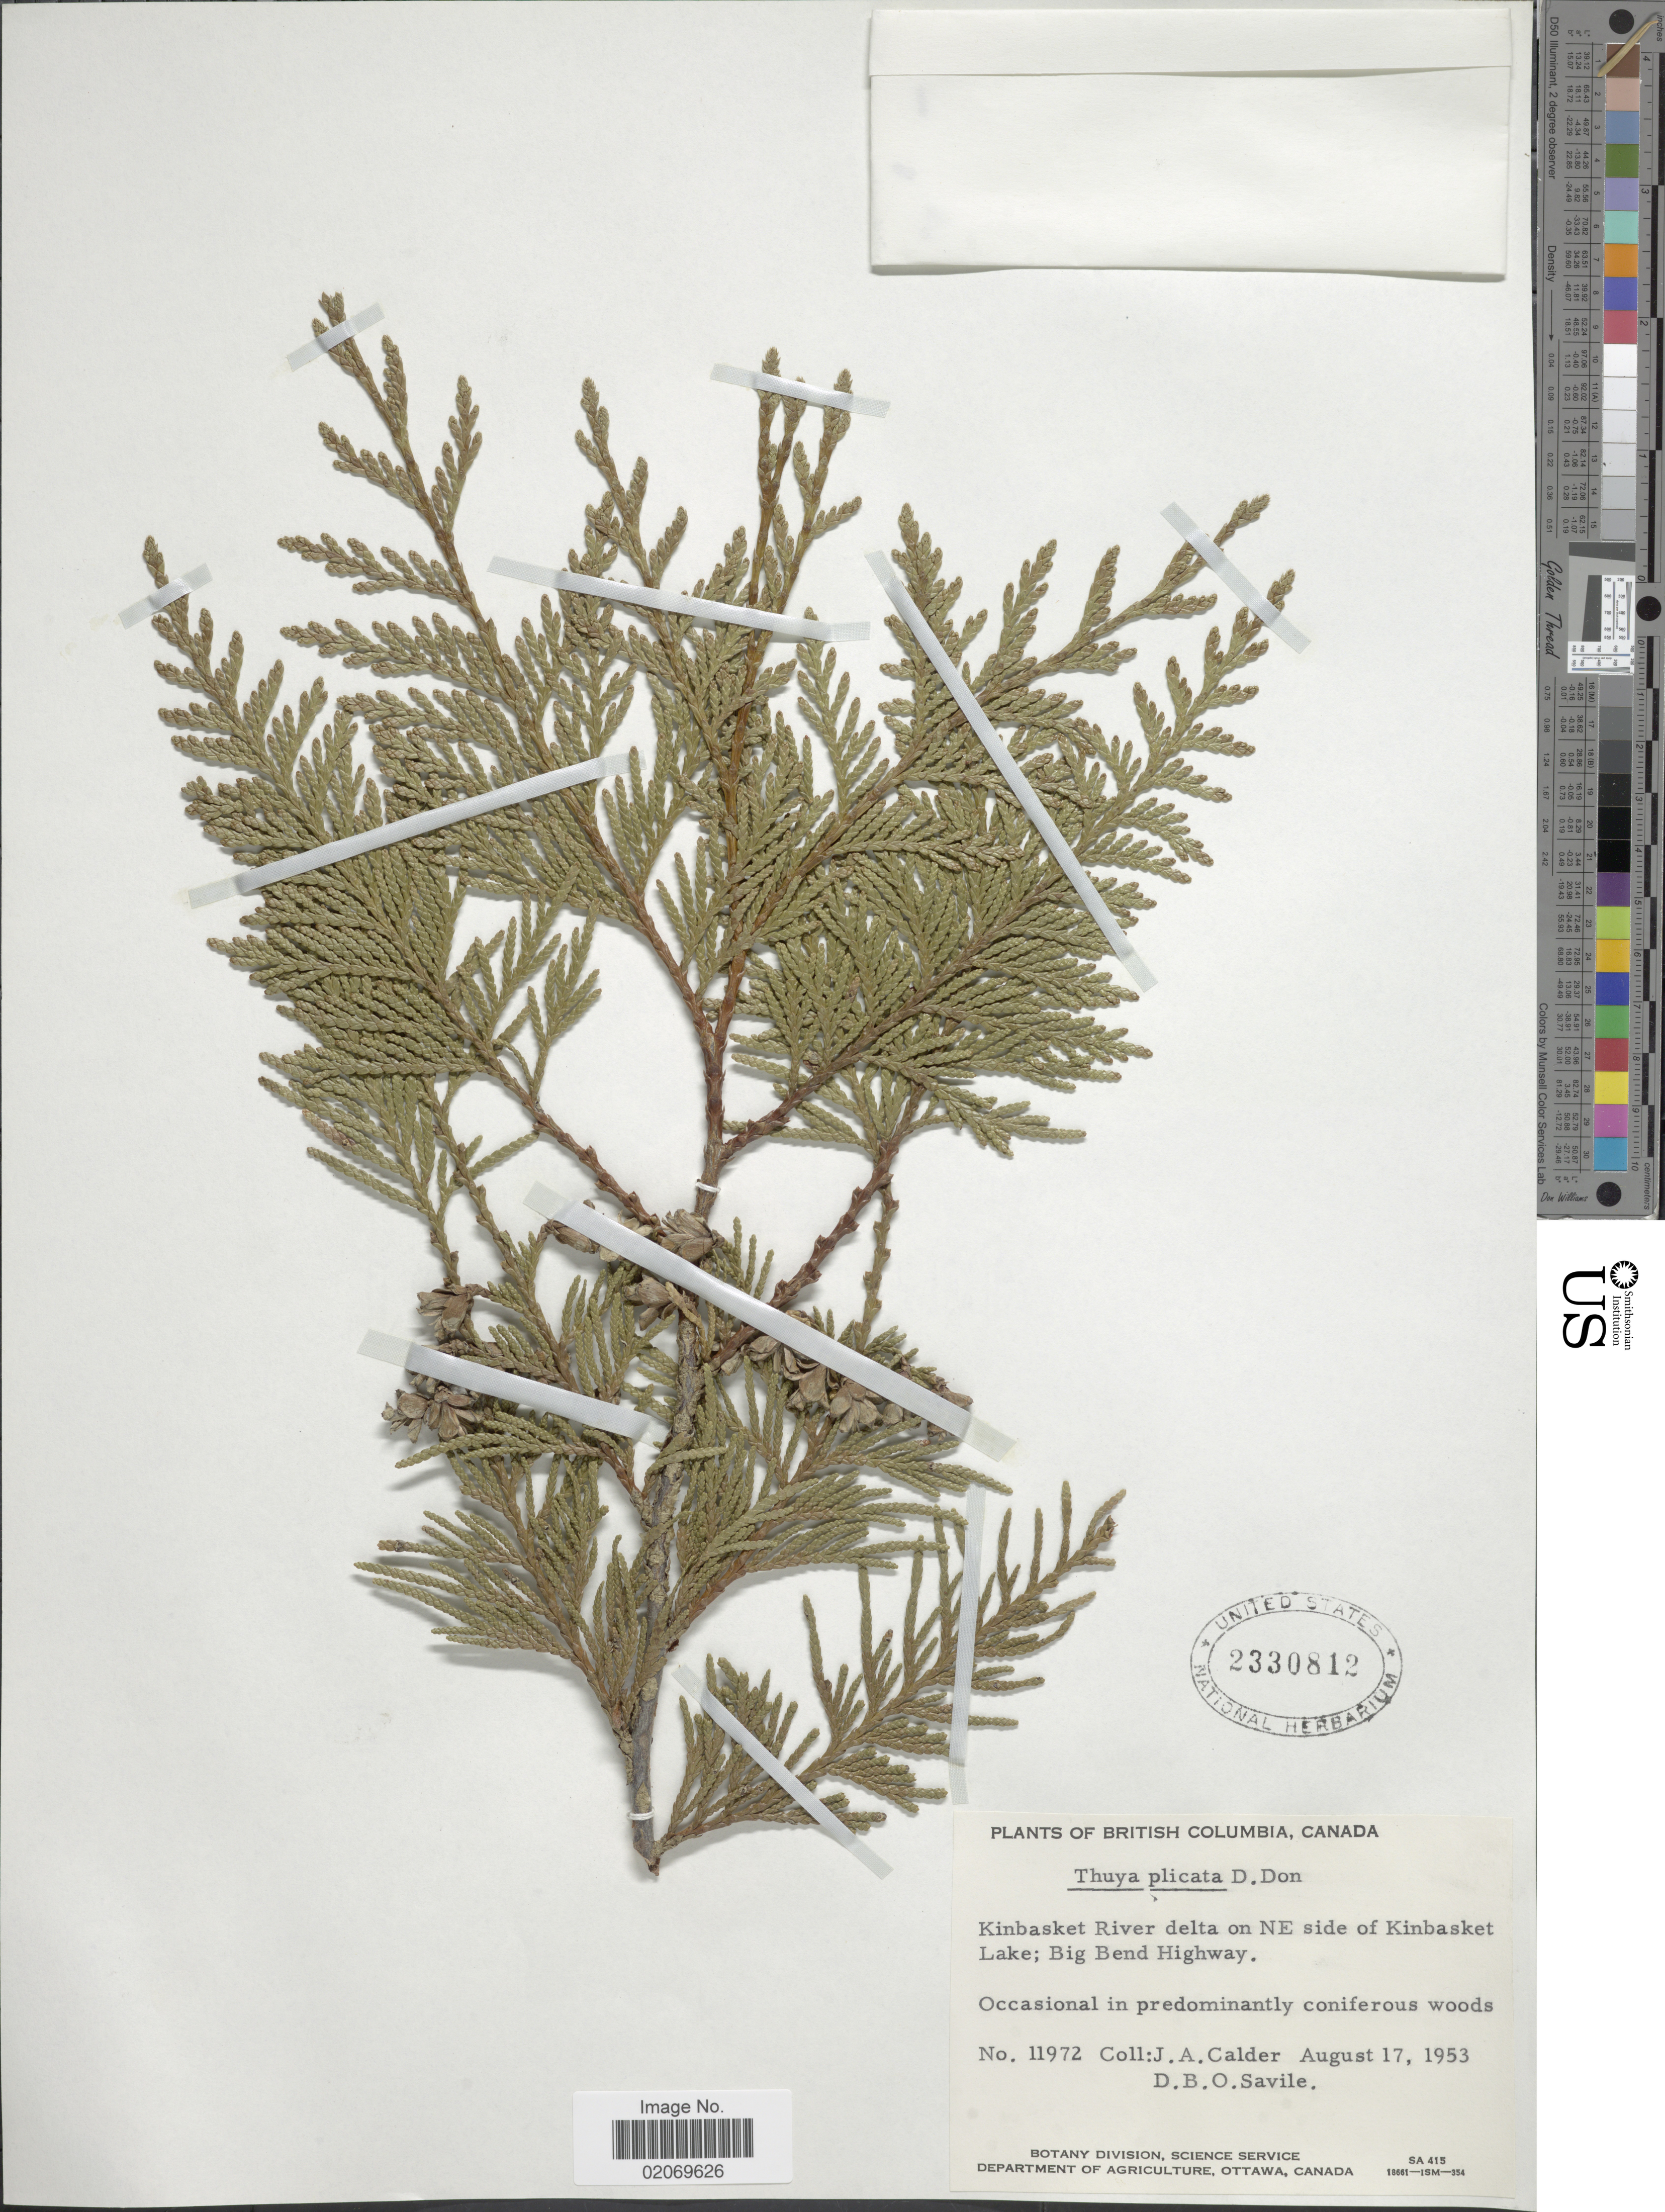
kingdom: Plantae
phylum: Tracheophyta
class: Pinopsida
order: Pinales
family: Cupressaceae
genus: Thuja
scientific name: Thuja plicata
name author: Donn & D. Don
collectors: J. A. Calder & D. Savile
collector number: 11972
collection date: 1953-08-17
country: Canada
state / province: British Columbia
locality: Kinbasket River delta on NE side of Kinbasket Lake; Big Bend Highway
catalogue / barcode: US 2330812